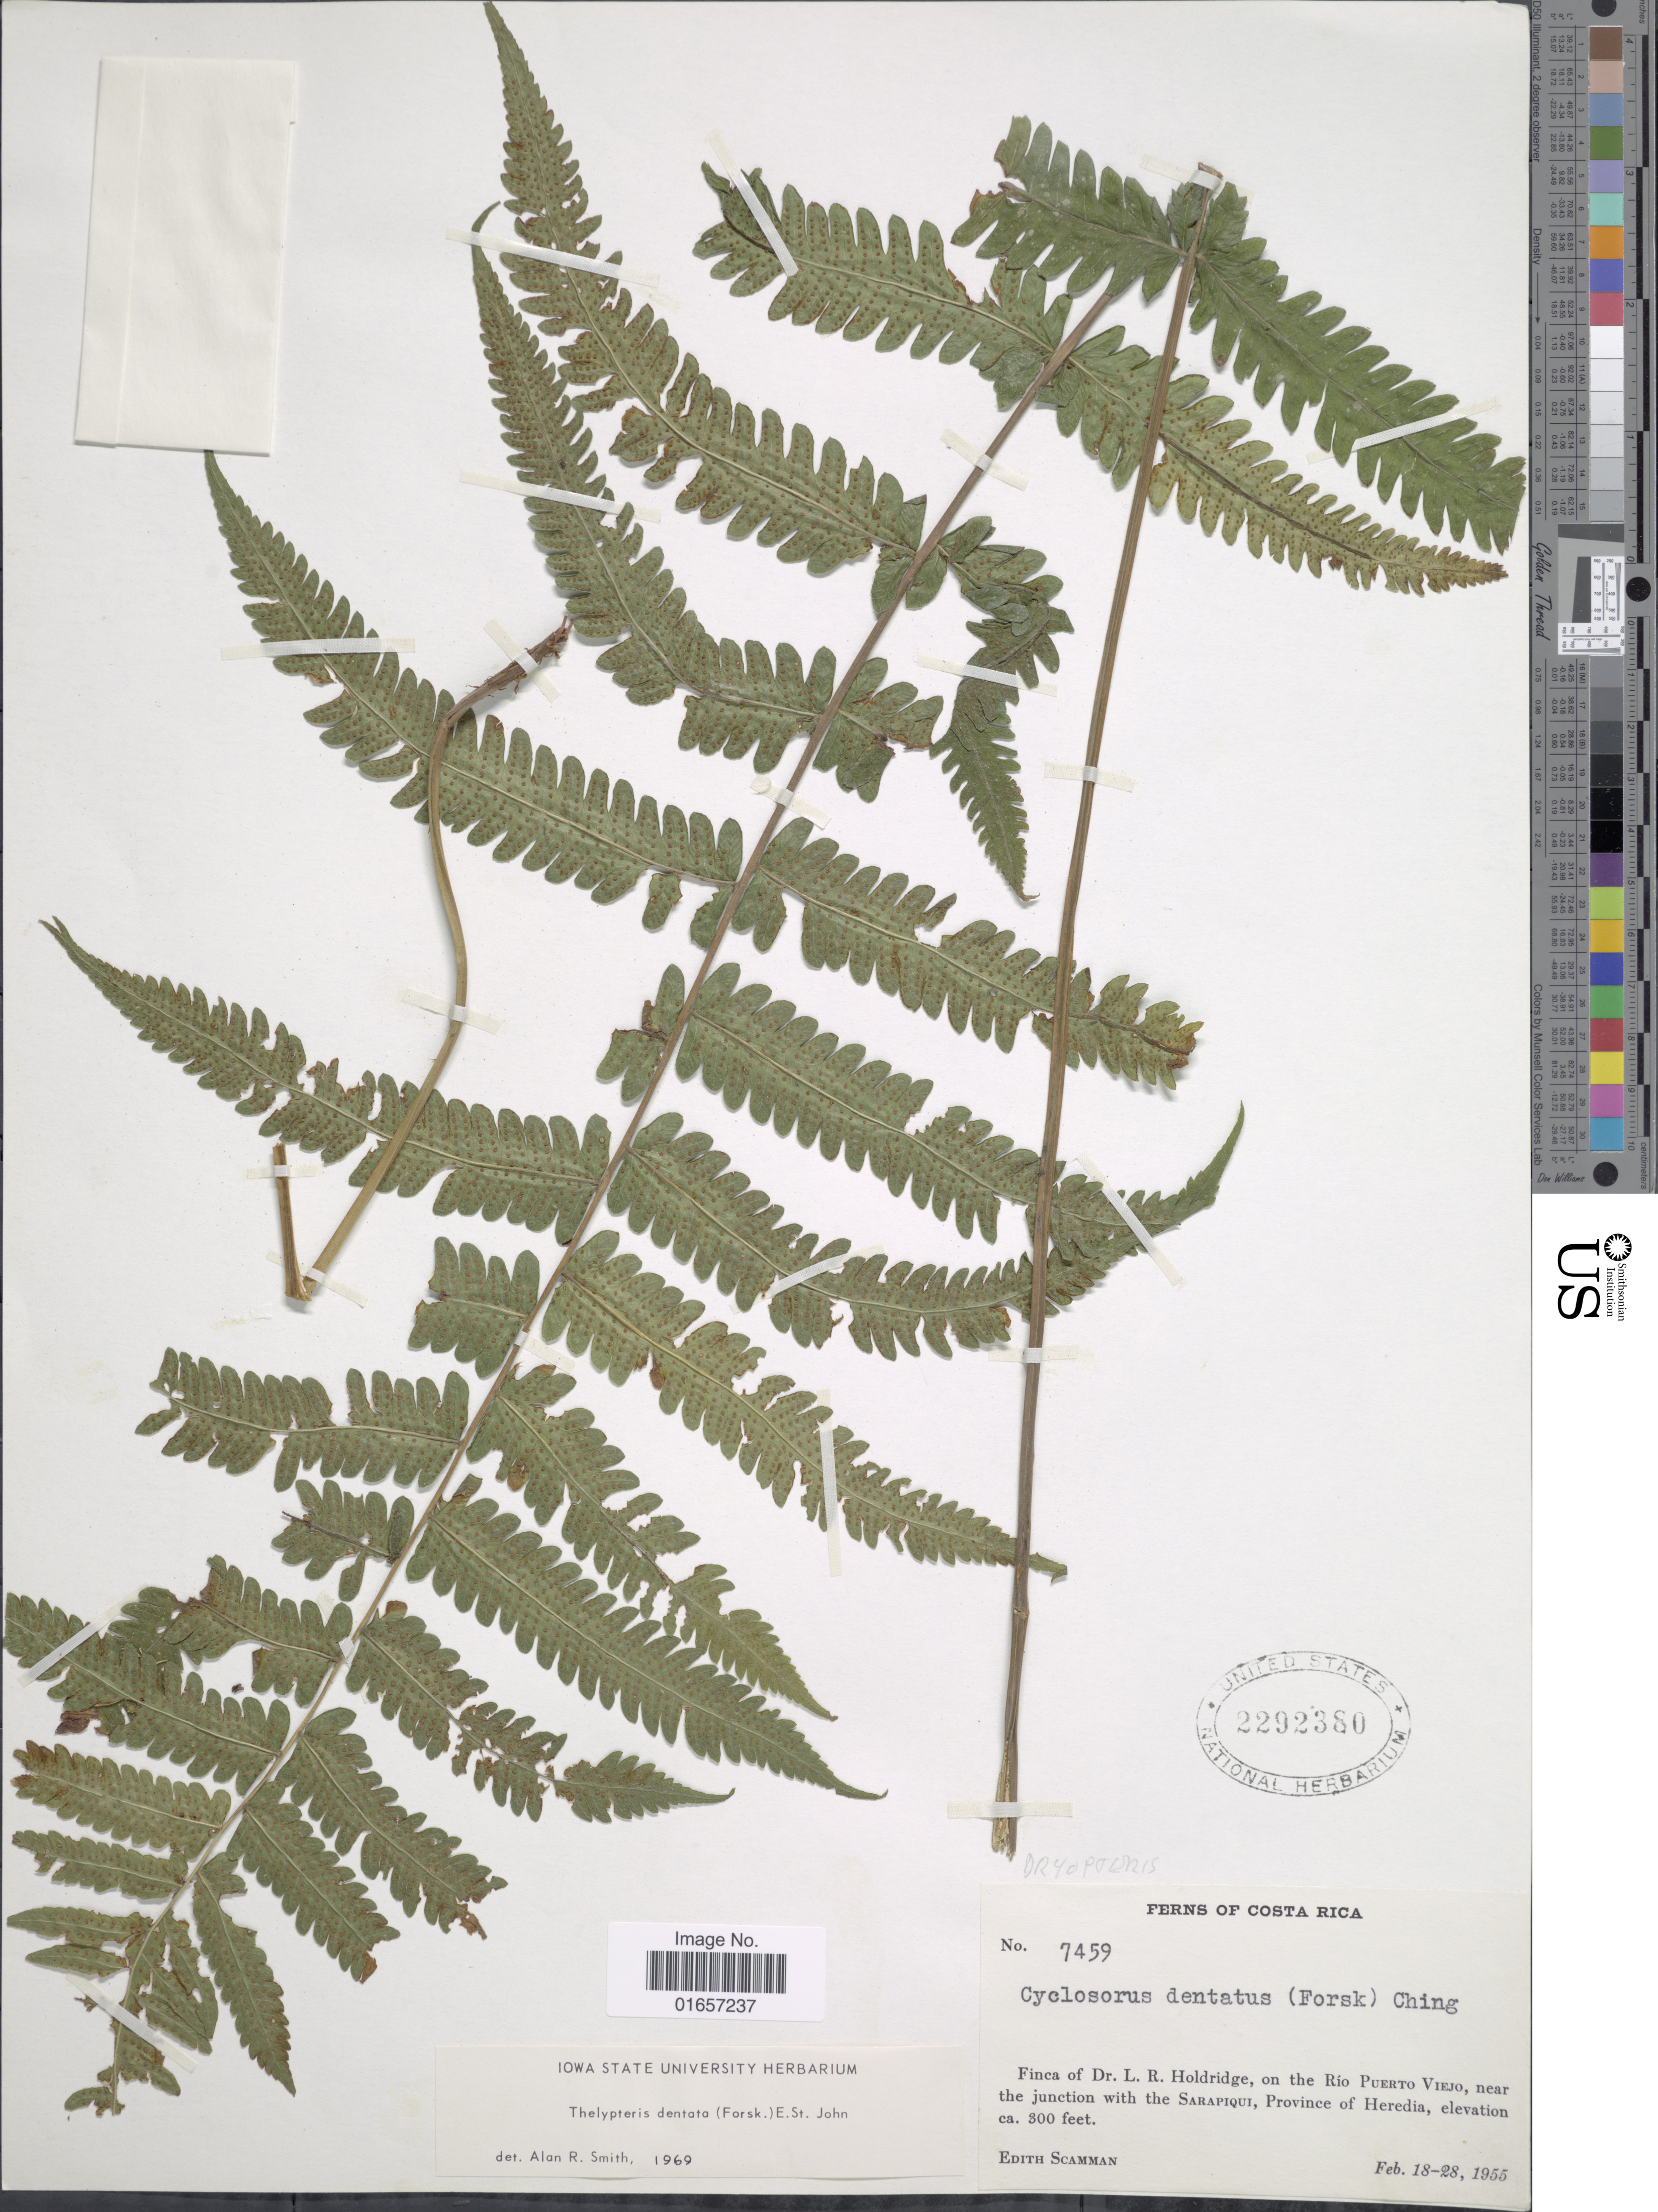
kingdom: Plantae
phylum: Tracheophyta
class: Polypodiopsida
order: Polypodiales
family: Thelypteridaceae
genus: Christella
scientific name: Christella dentata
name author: (Forssk.) Brownsey & Jermy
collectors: E. Scamman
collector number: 7459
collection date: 1955-02-18/1955-02-28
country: Costa Rica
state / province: Heredia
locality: Finca of Dr. L. R. Holdridge, on the Río Puerto Vijo, near the junction with the Sarapique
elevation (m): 91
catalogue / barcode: US 2292380